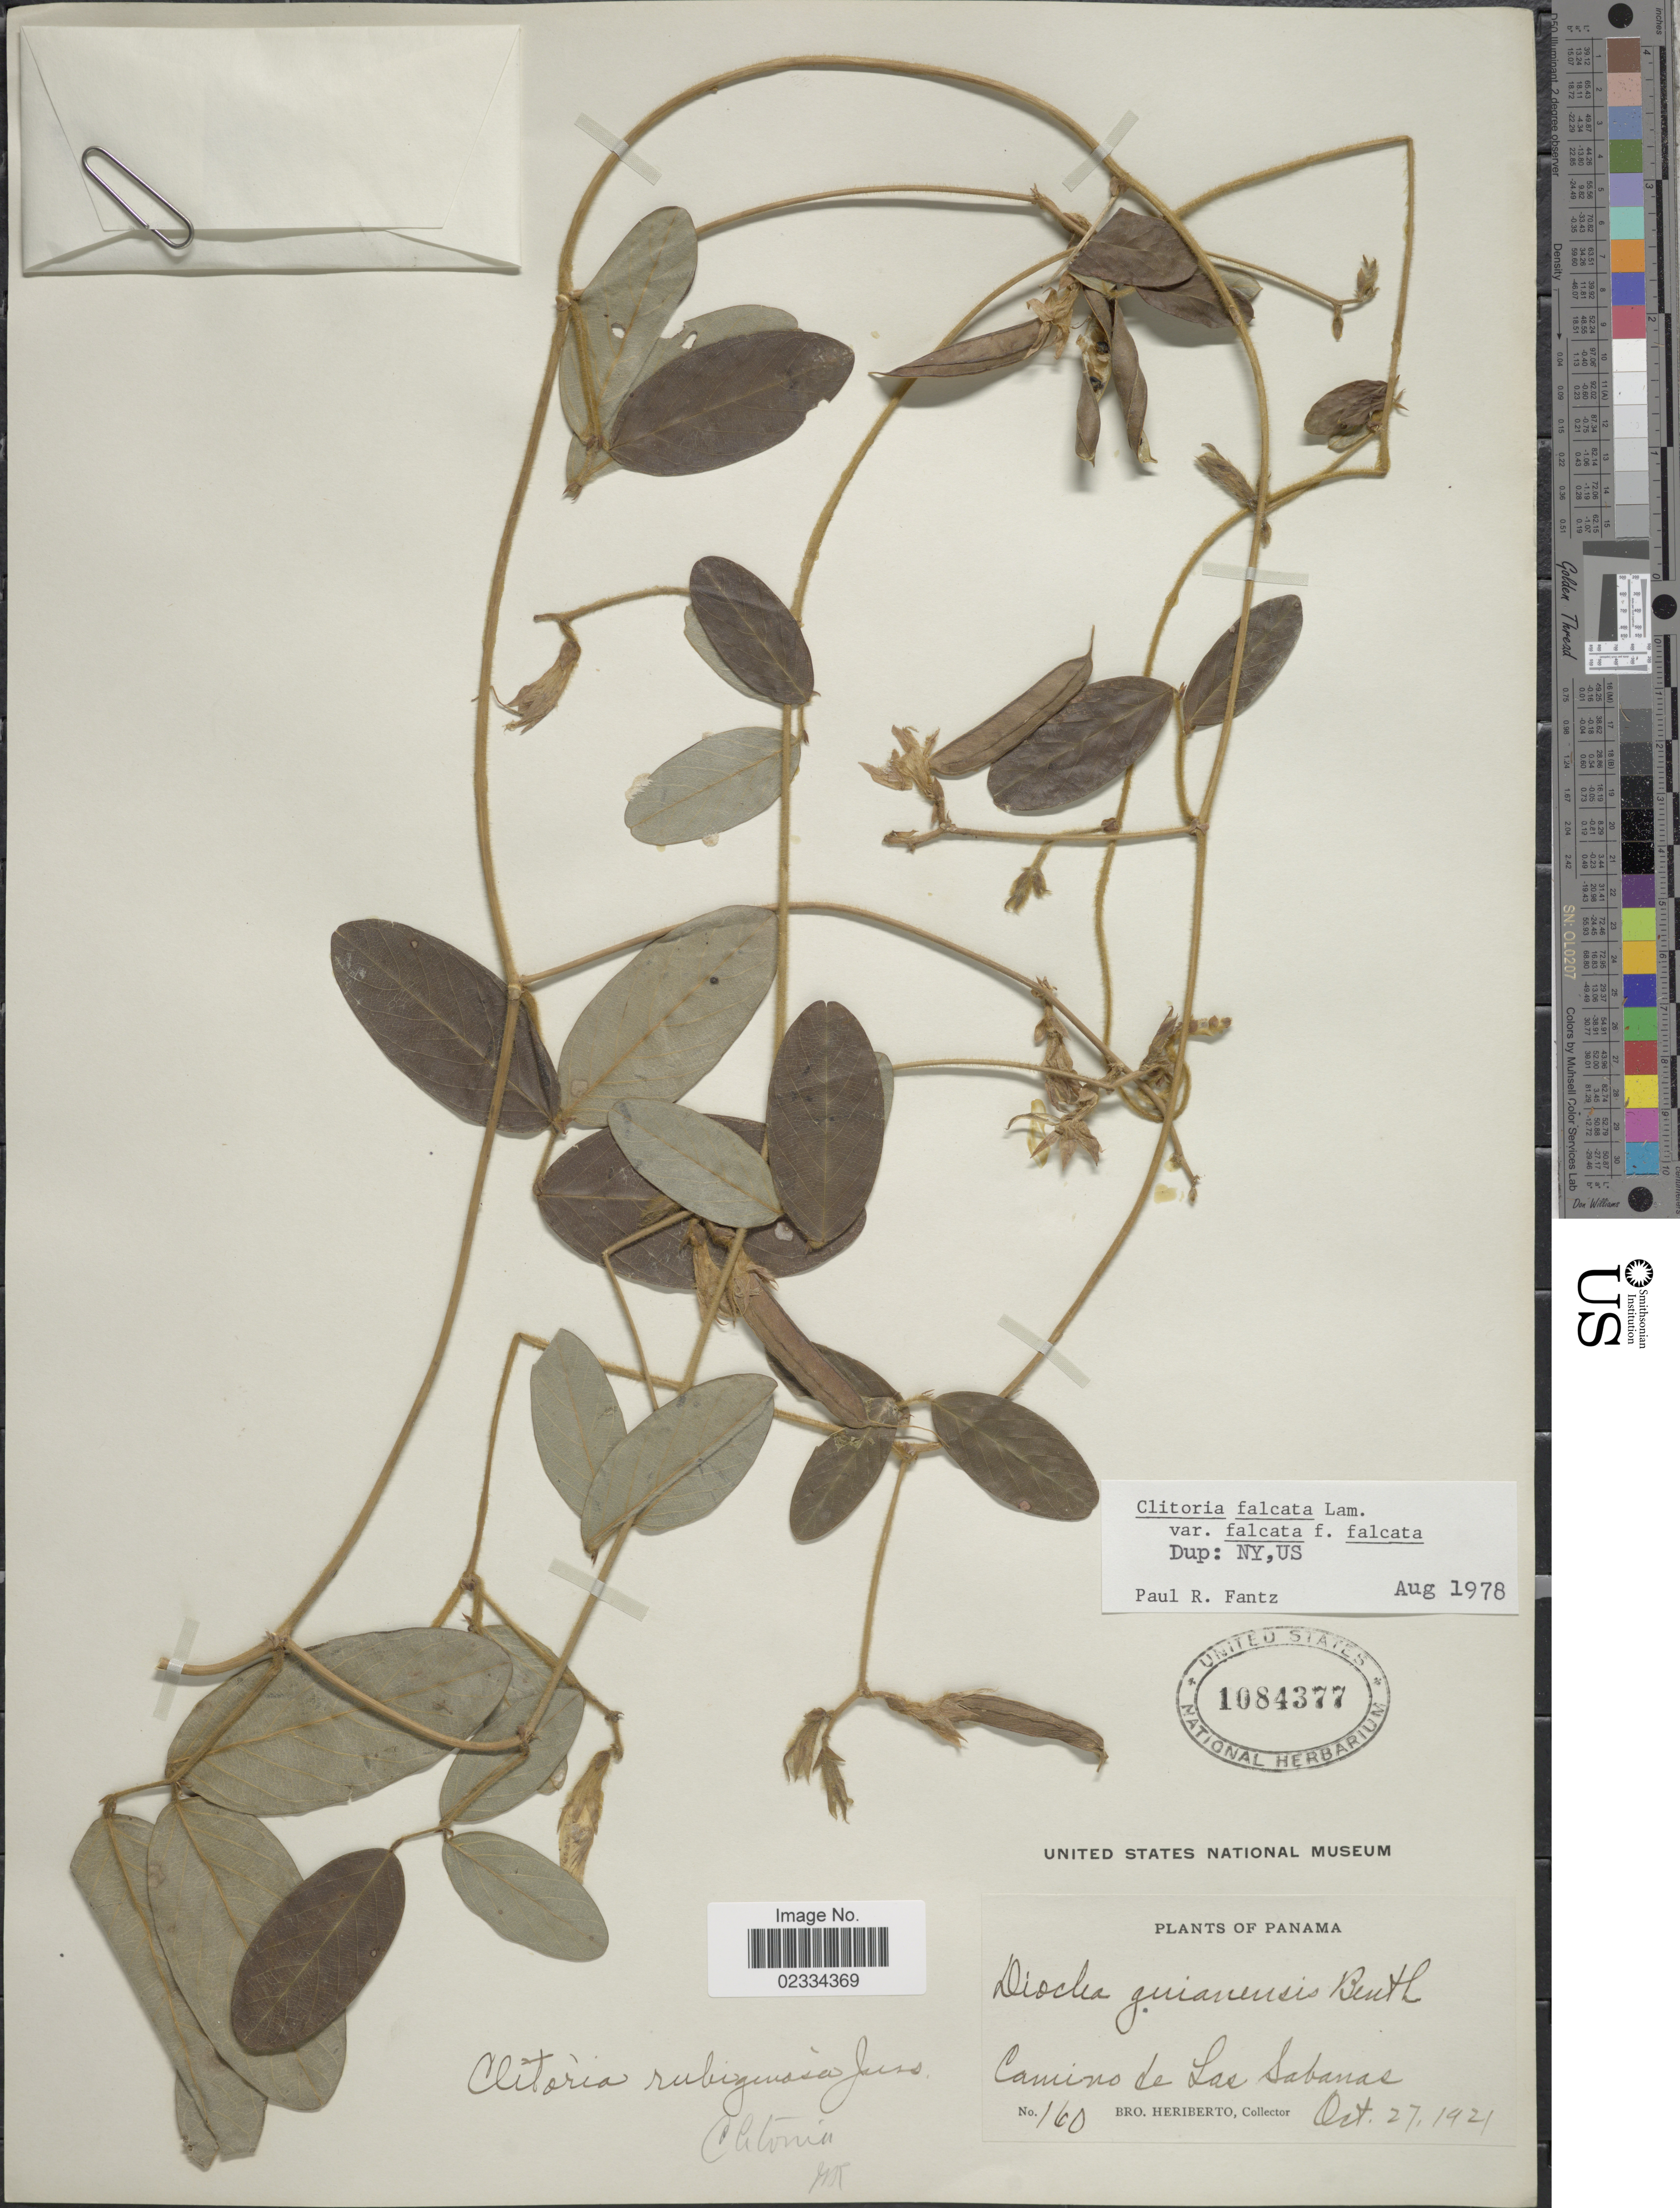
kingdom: Plantae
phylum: Tracheophyta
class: Magnoliopsida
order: Fabales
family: Fabaceae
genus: Clitoria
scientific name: Clitoria falcata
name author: Lam.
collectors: B. Heriberto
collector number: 160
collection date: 1921-10-27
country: Panama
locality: Camino de Las Sabanas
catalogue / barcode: US 1084377